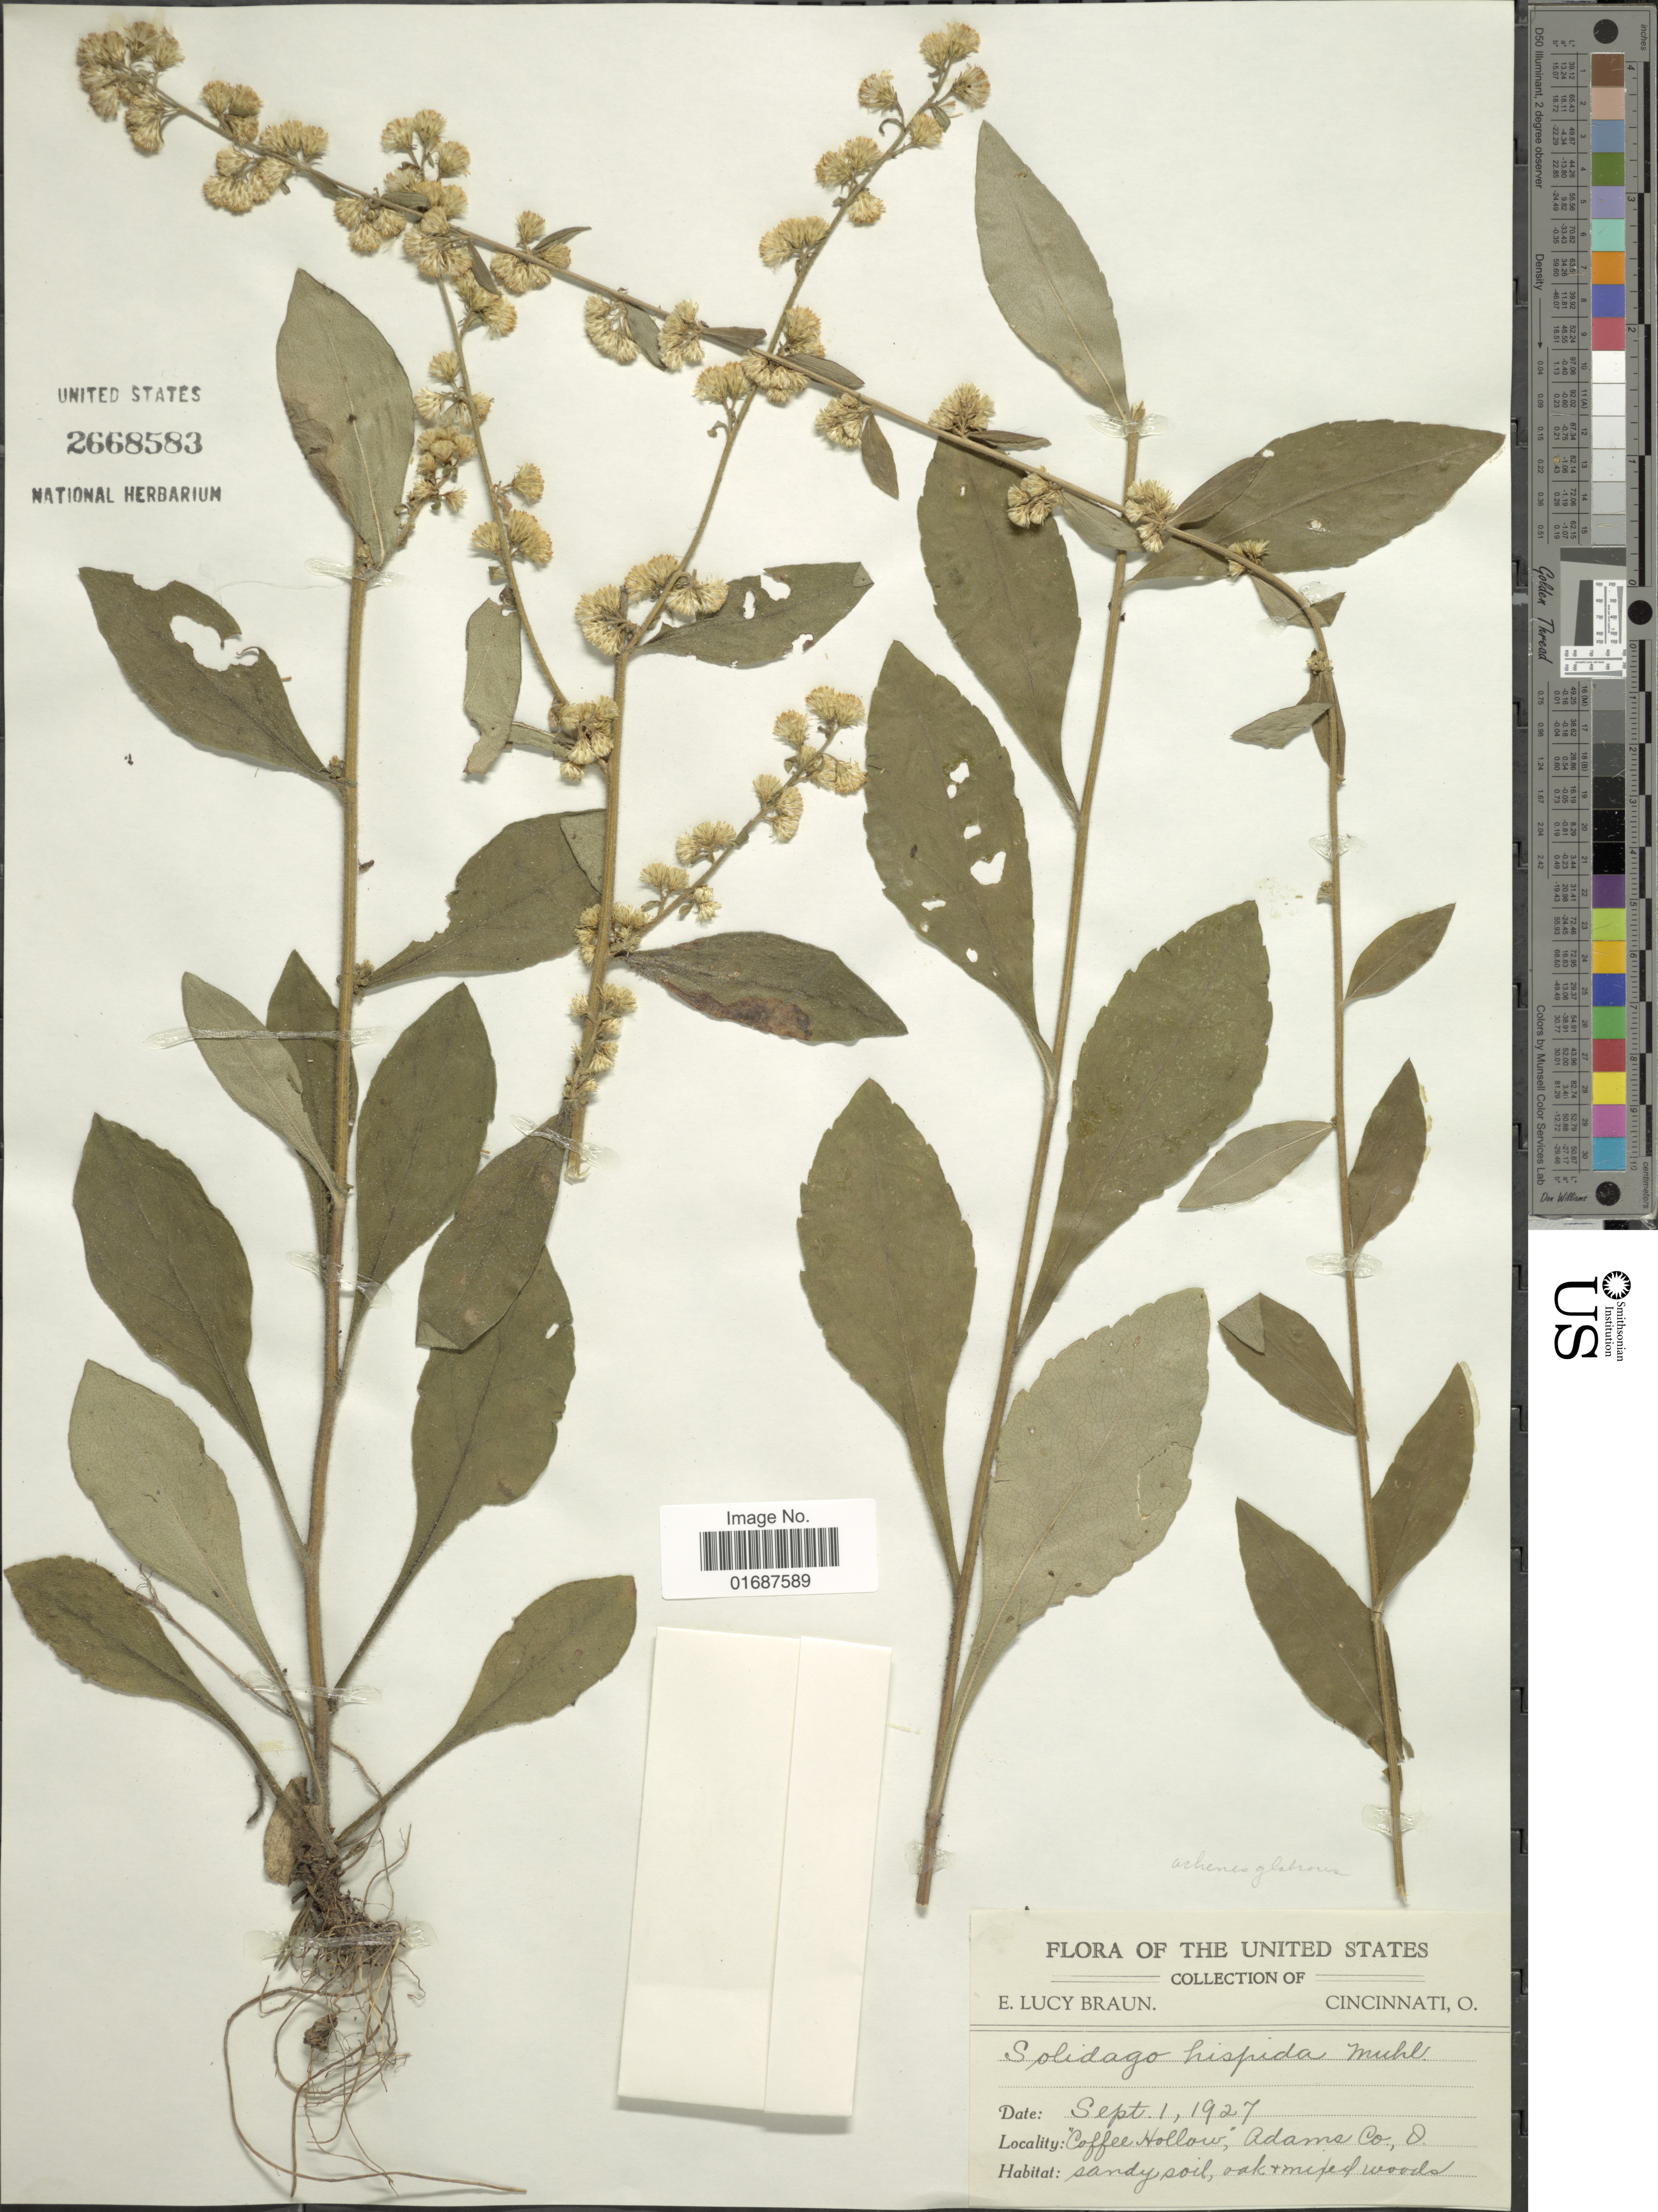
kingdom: Plantae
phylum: Tracheophyta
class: Magnoliopsida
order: Asterales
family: Asteraceae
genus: Solidago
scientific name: Solidago hispida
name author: Muhl. ex Willd.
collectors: E. L. Braun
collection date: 1927-09-01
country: United States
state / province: Ohio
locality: Coffee Hollow, Adams Co.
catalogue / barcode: US 2668583